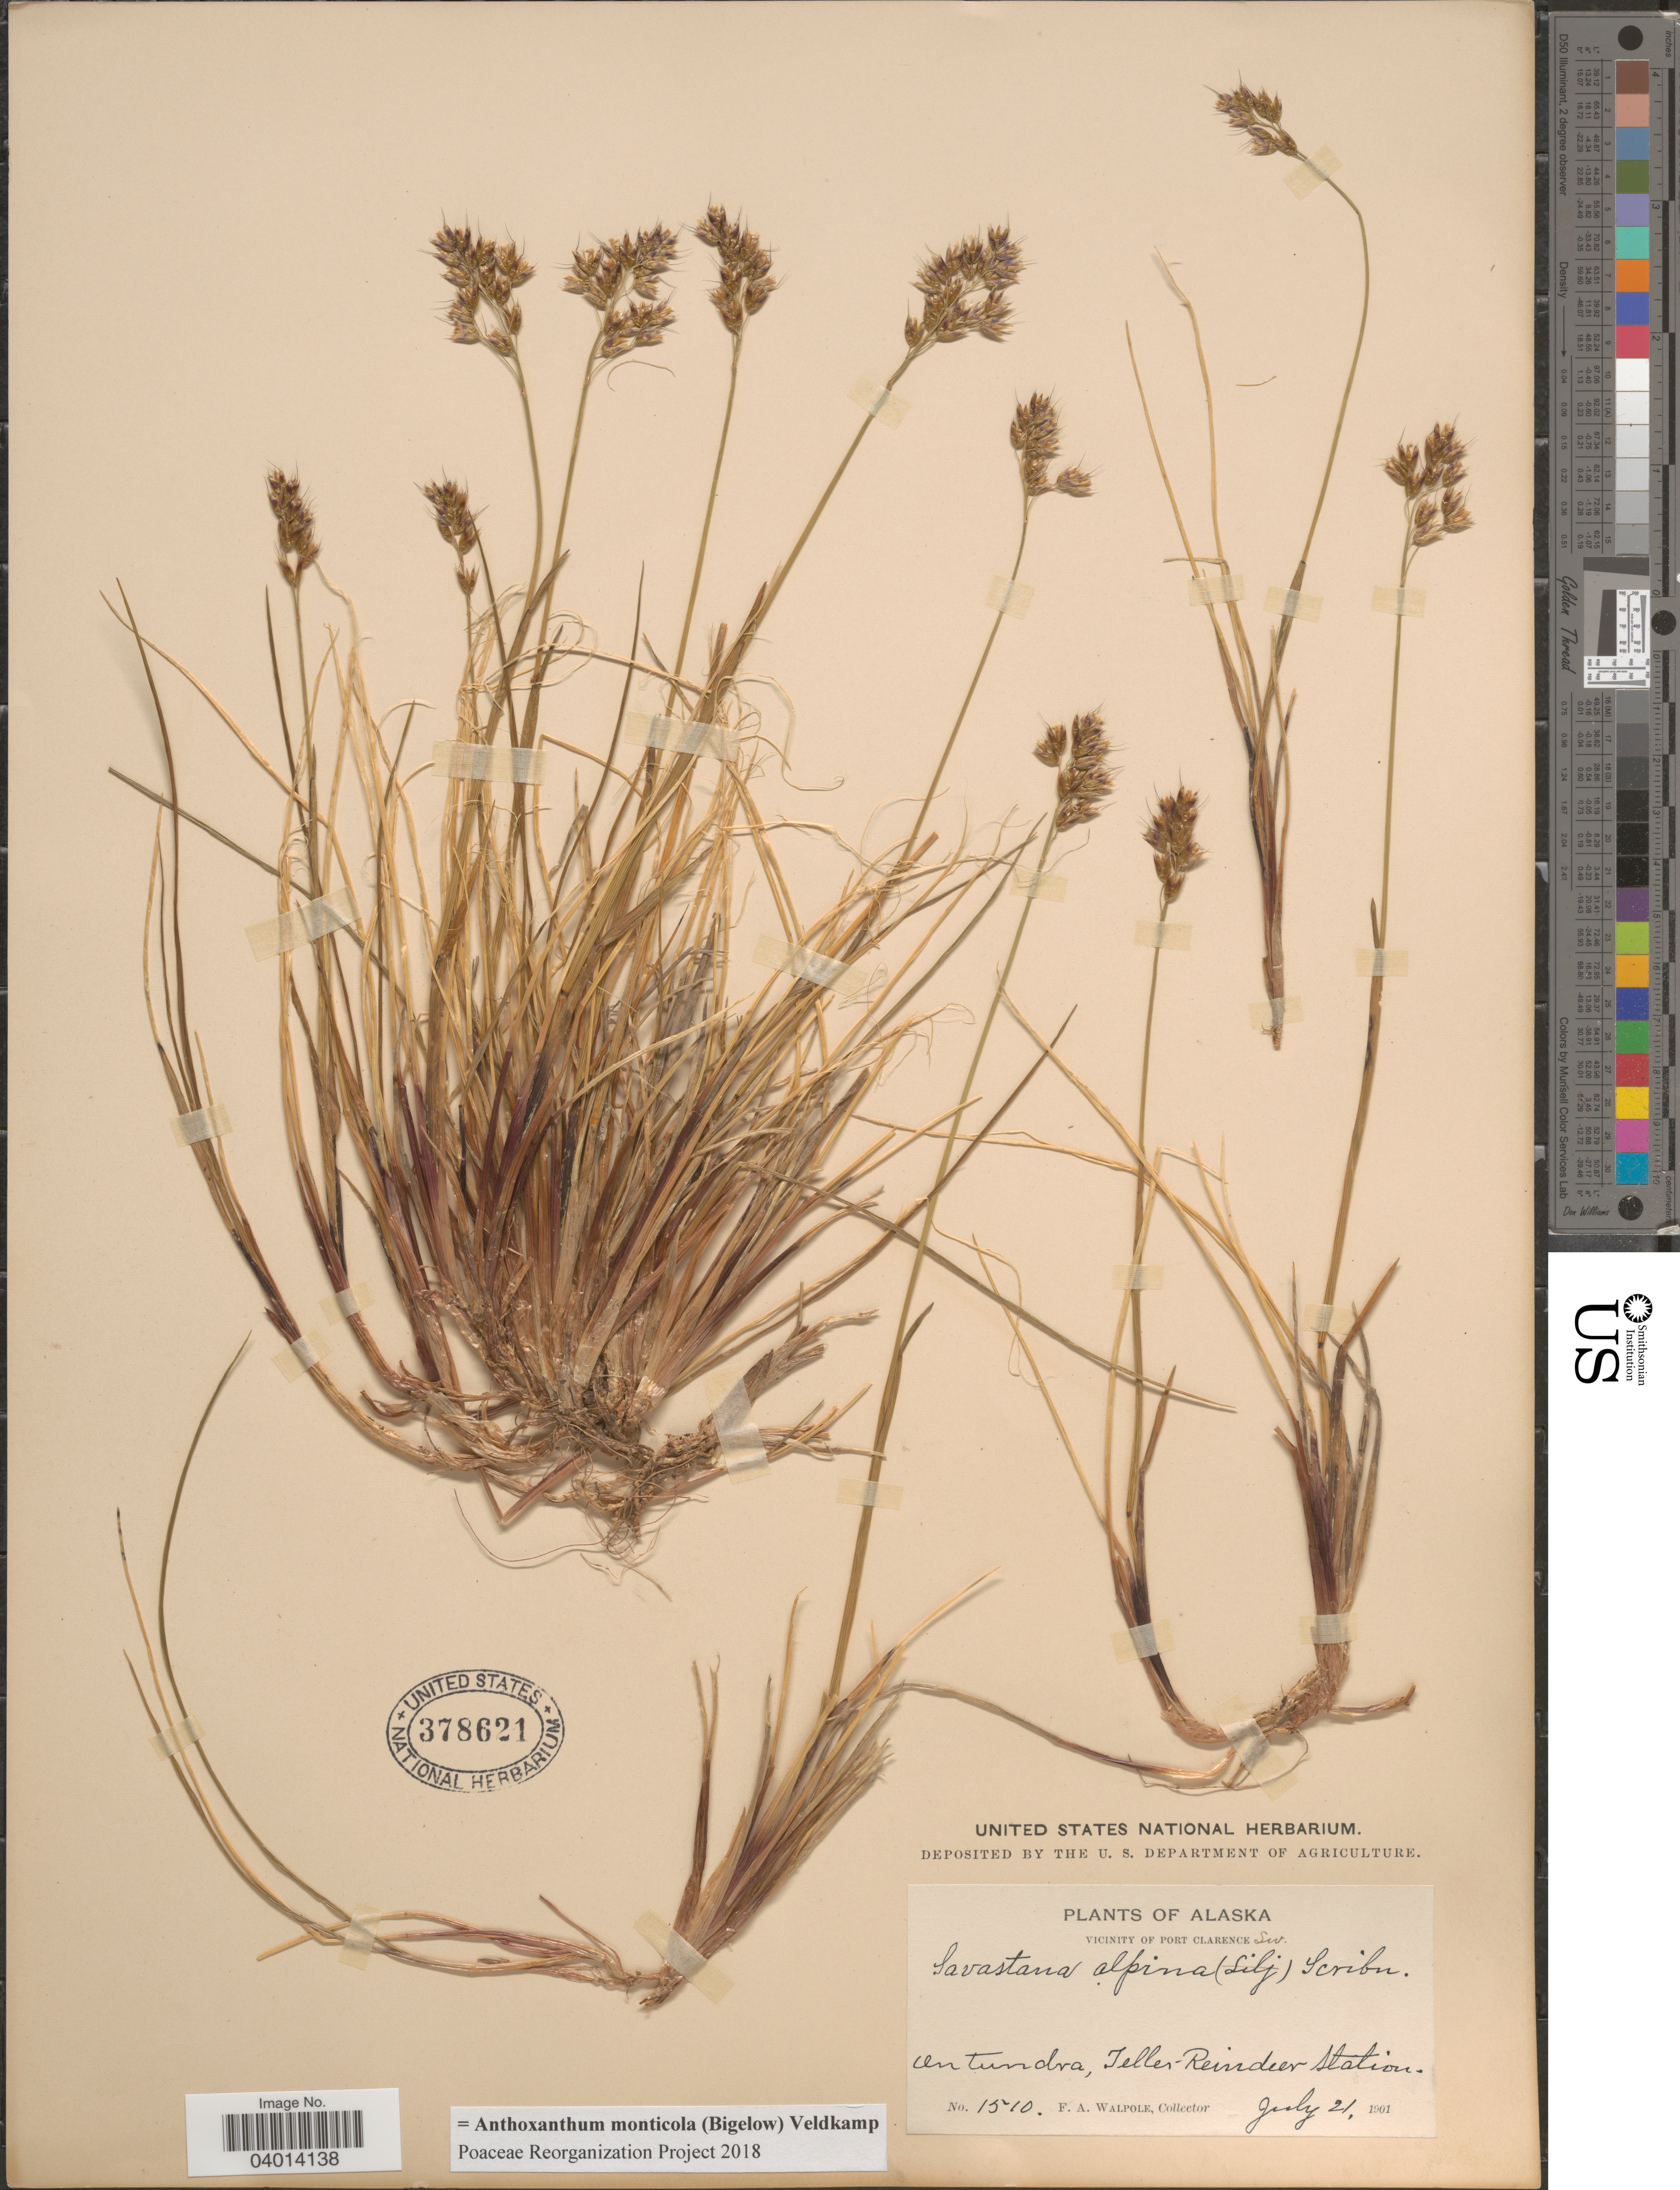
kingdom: Plantae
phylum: Tracheophyta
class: Liliopsida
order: Poales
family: Poaceae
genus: Anthoxanthum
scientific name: Anthoxanthum monticola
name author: (Bigelow) Veldkamp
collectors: F. Walpole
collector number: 1510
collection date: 1901-07-21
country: United States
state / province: Alaska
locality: Vicinity of Port Clarence. On tundra, Teller Reindeer Station.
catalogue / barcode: US 378621